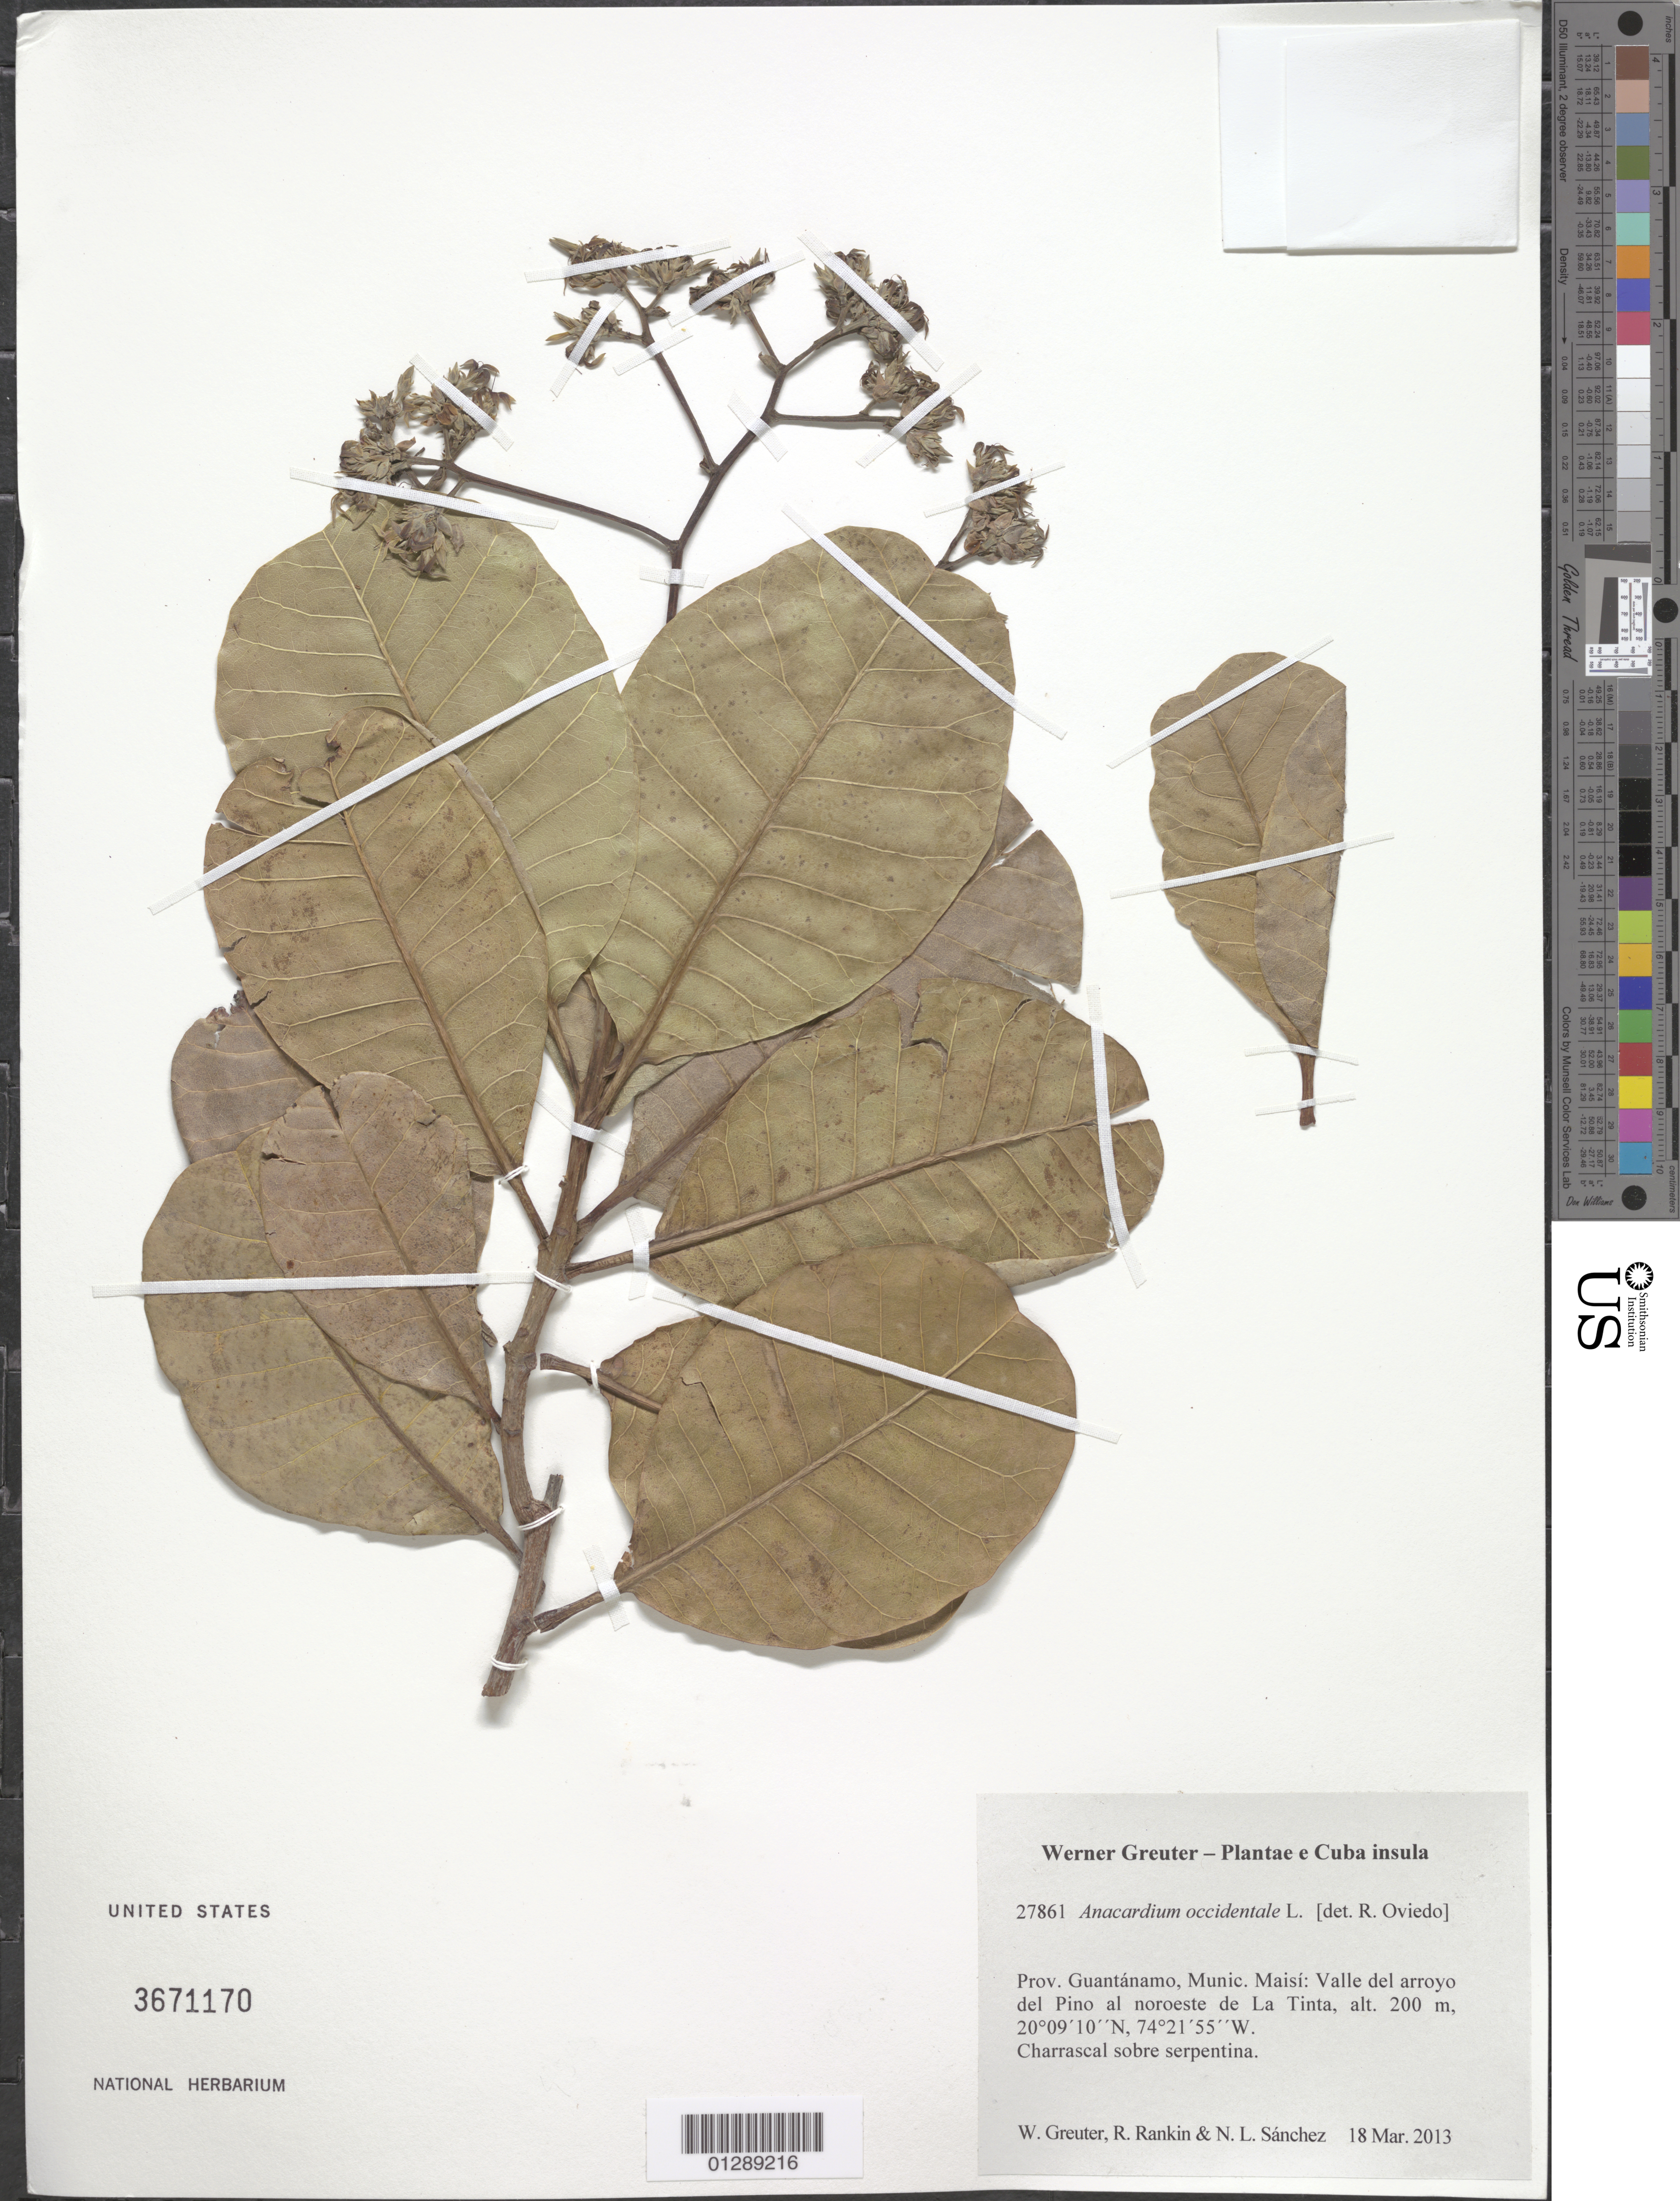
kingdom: Plantae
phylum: Tracheophyta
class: Magnoliopsida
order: Sapindales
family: Anacardiaceae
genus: Anacardium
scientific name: Anacardium occidentale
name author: L.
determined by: Oviedo, R.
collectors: W. R. Greuter, R. Rankin Rodriguez & N. Sanchez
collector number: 27861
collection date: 2013-03-18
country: Cuba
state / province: Guantanamo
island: Cuba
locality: Munic. Maisí: Valle del arroyo del Pino al noroeste de La Tinta.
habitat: Charascal sobre serpentina.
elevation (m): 200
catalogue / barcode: US 3671170